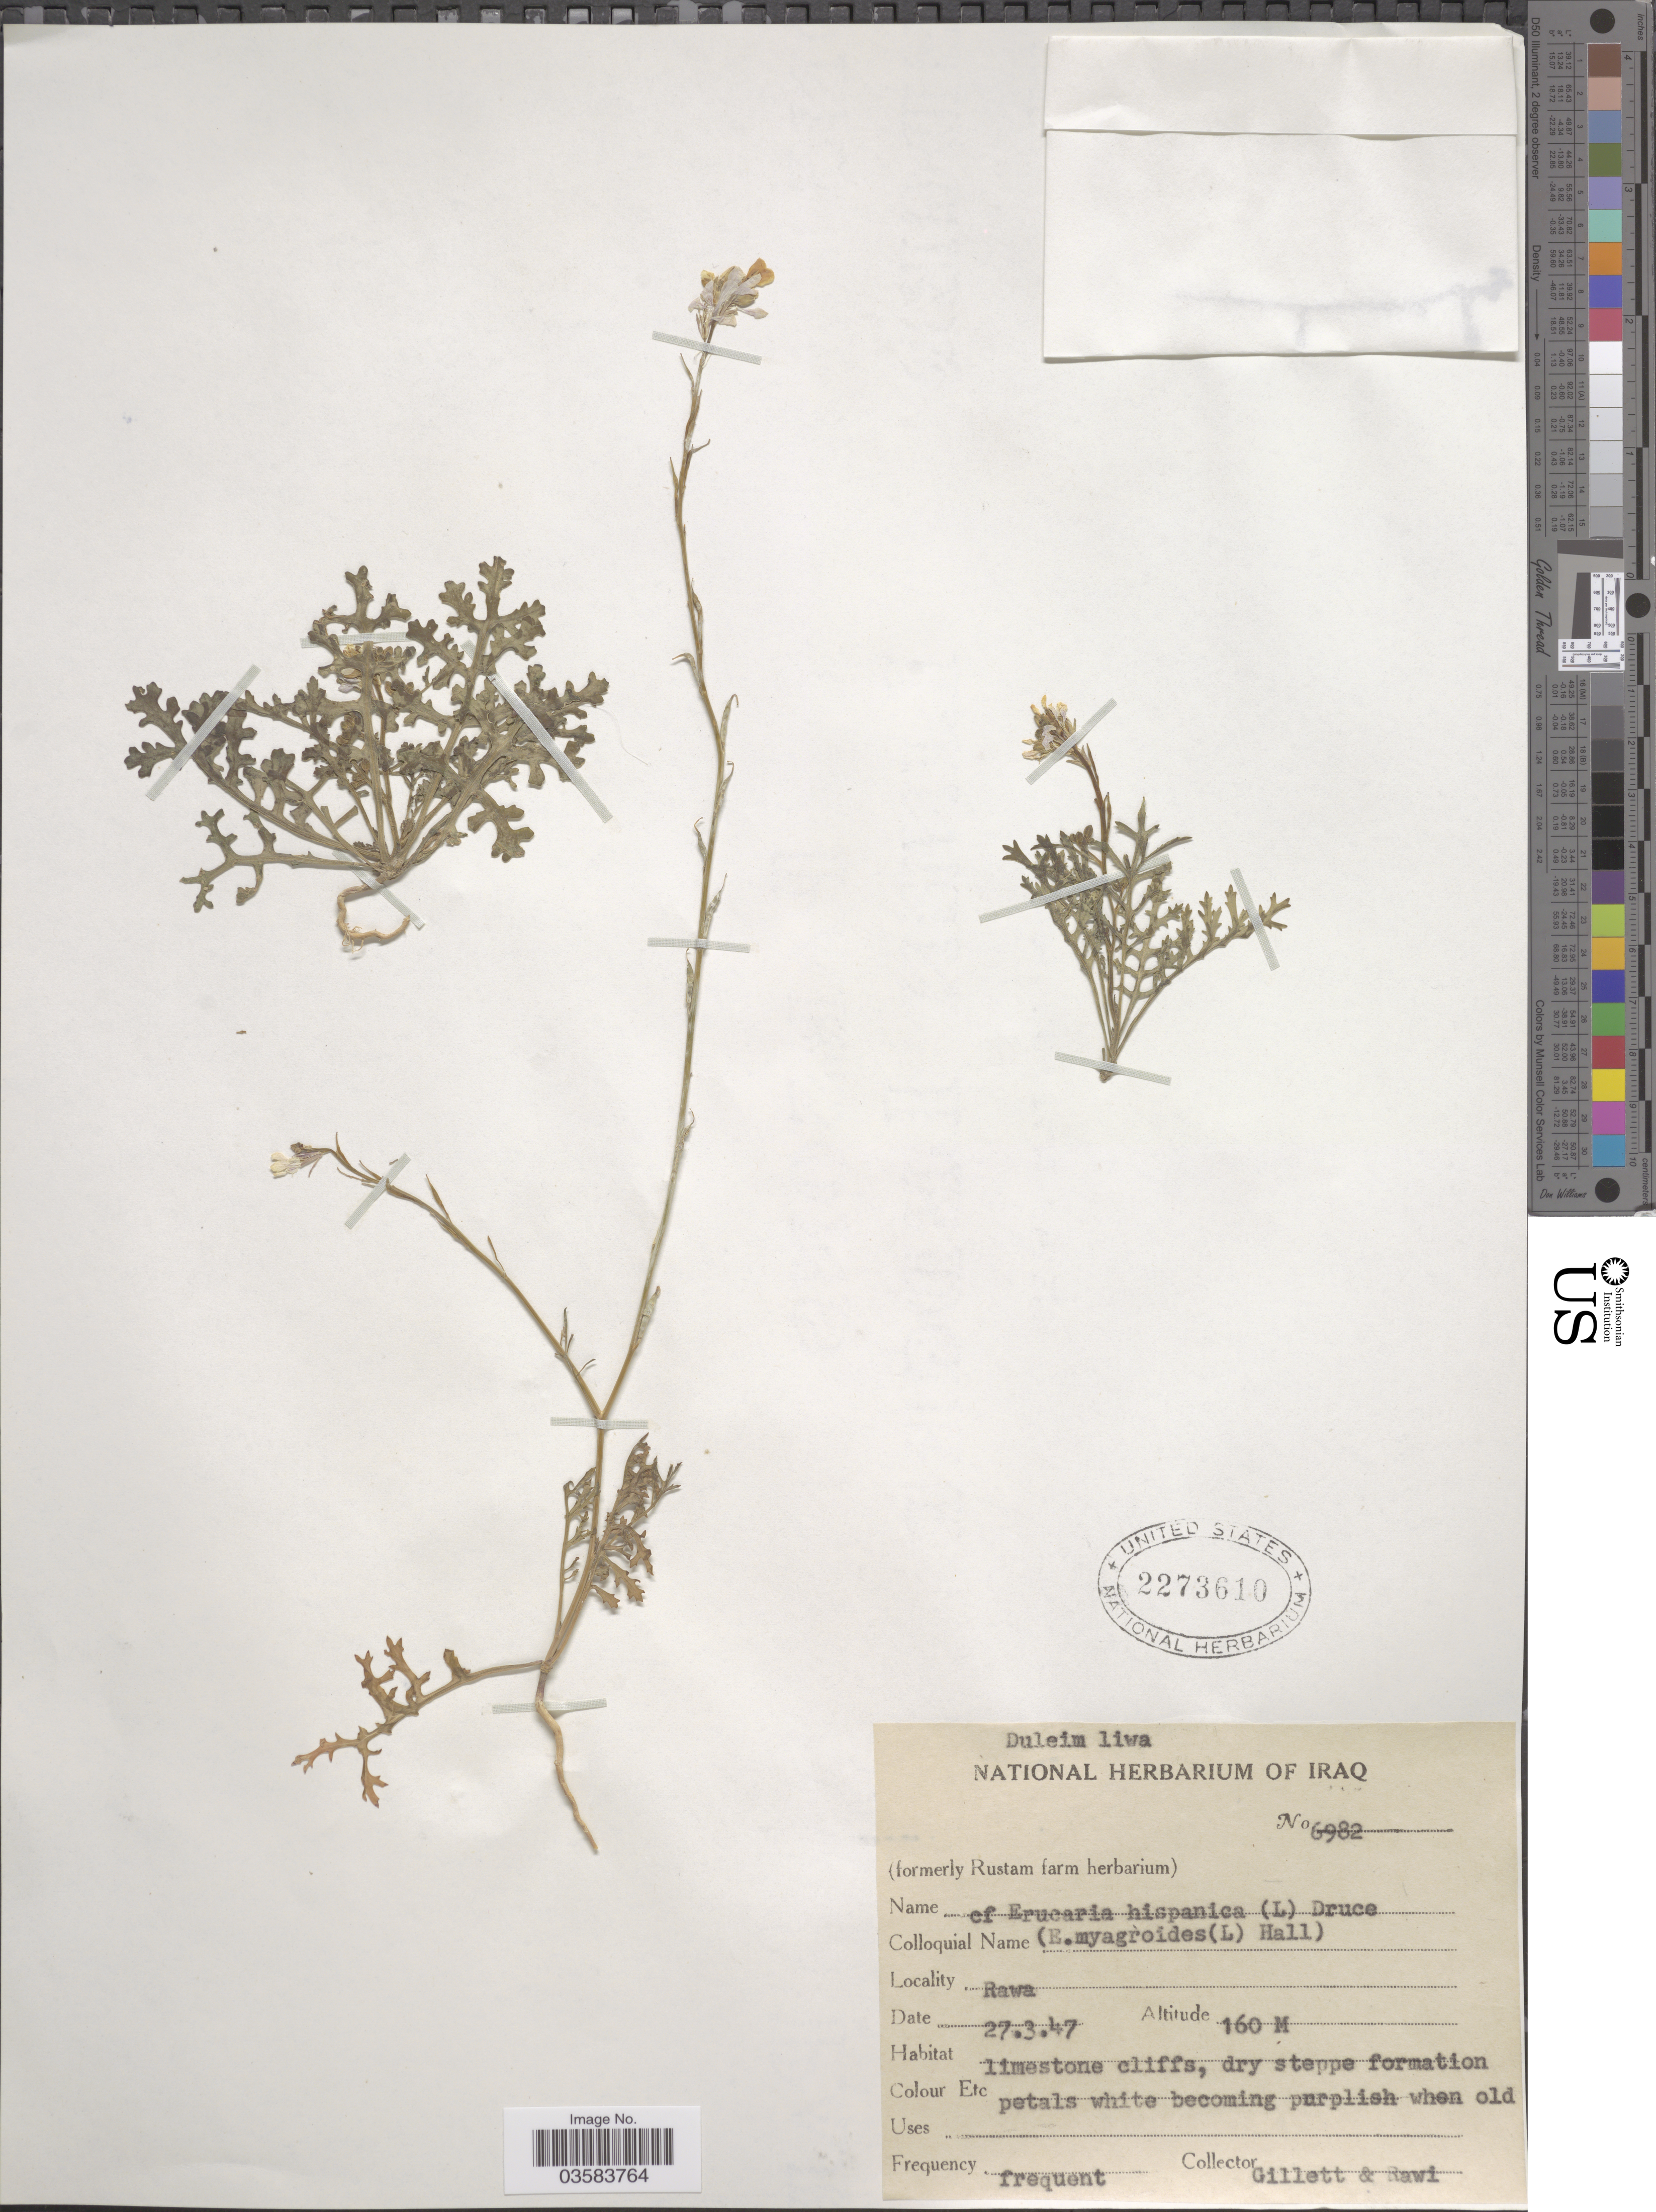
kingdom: Plantae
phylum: Tracheophyta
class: Magnoliopsida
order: Brassicales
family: Brassicaceae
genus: Erucaria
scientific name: Erucaria hispanica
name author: Druce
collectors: Gillett, -- & -. Rawi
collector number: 6982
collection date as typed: Transcribed d/m/y: 27/3/47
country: Iraq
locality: Duleim Liwa. Rawa. Limestone cliffs, dry steppe formation.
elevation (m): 160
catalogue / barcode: US 2273610